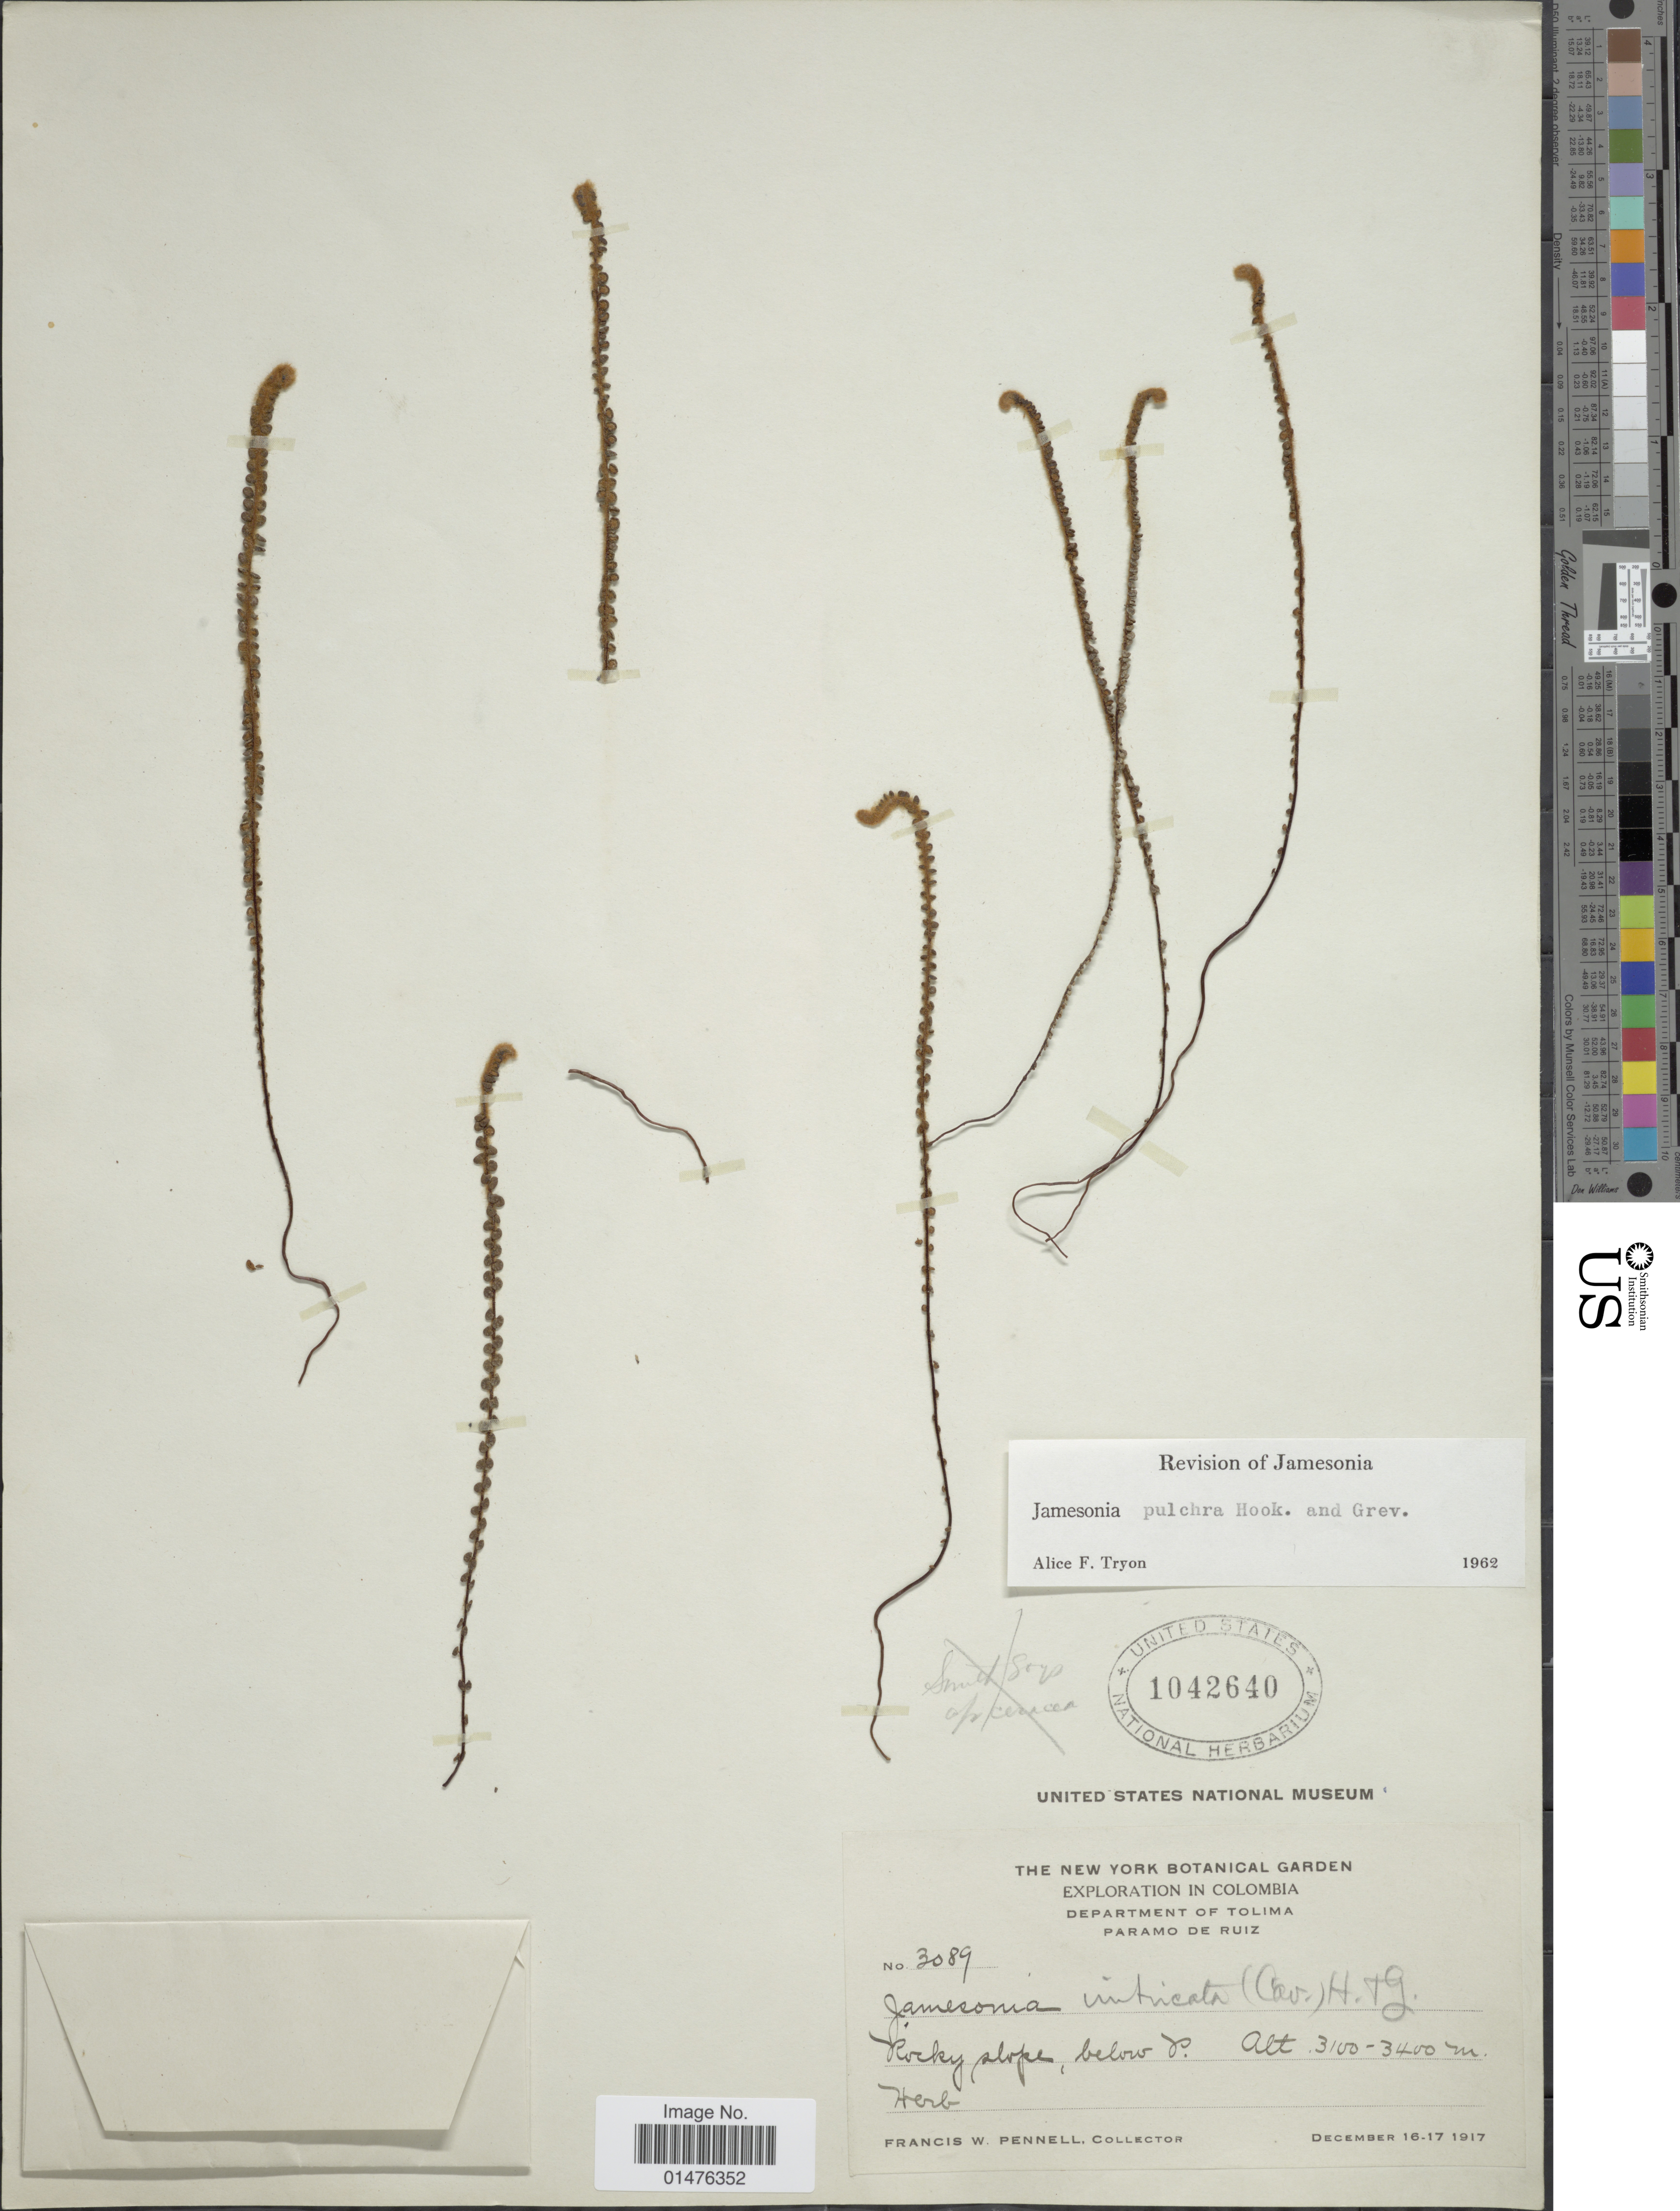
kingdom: Plantae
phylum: Tracheophyta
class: Polypodiopsida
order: Polypodiales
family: Pteridaceae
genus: Jamesonia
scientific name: Jamesonia pulchra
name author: Hook. & Grev.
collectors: F. W. Pennell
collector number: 3089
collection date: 1917-12-16/1917-12-17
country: Colombia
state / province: Tolima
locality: Department of Tolima, Paramo de Ruiz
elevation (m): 3100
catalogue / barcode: US 1042640